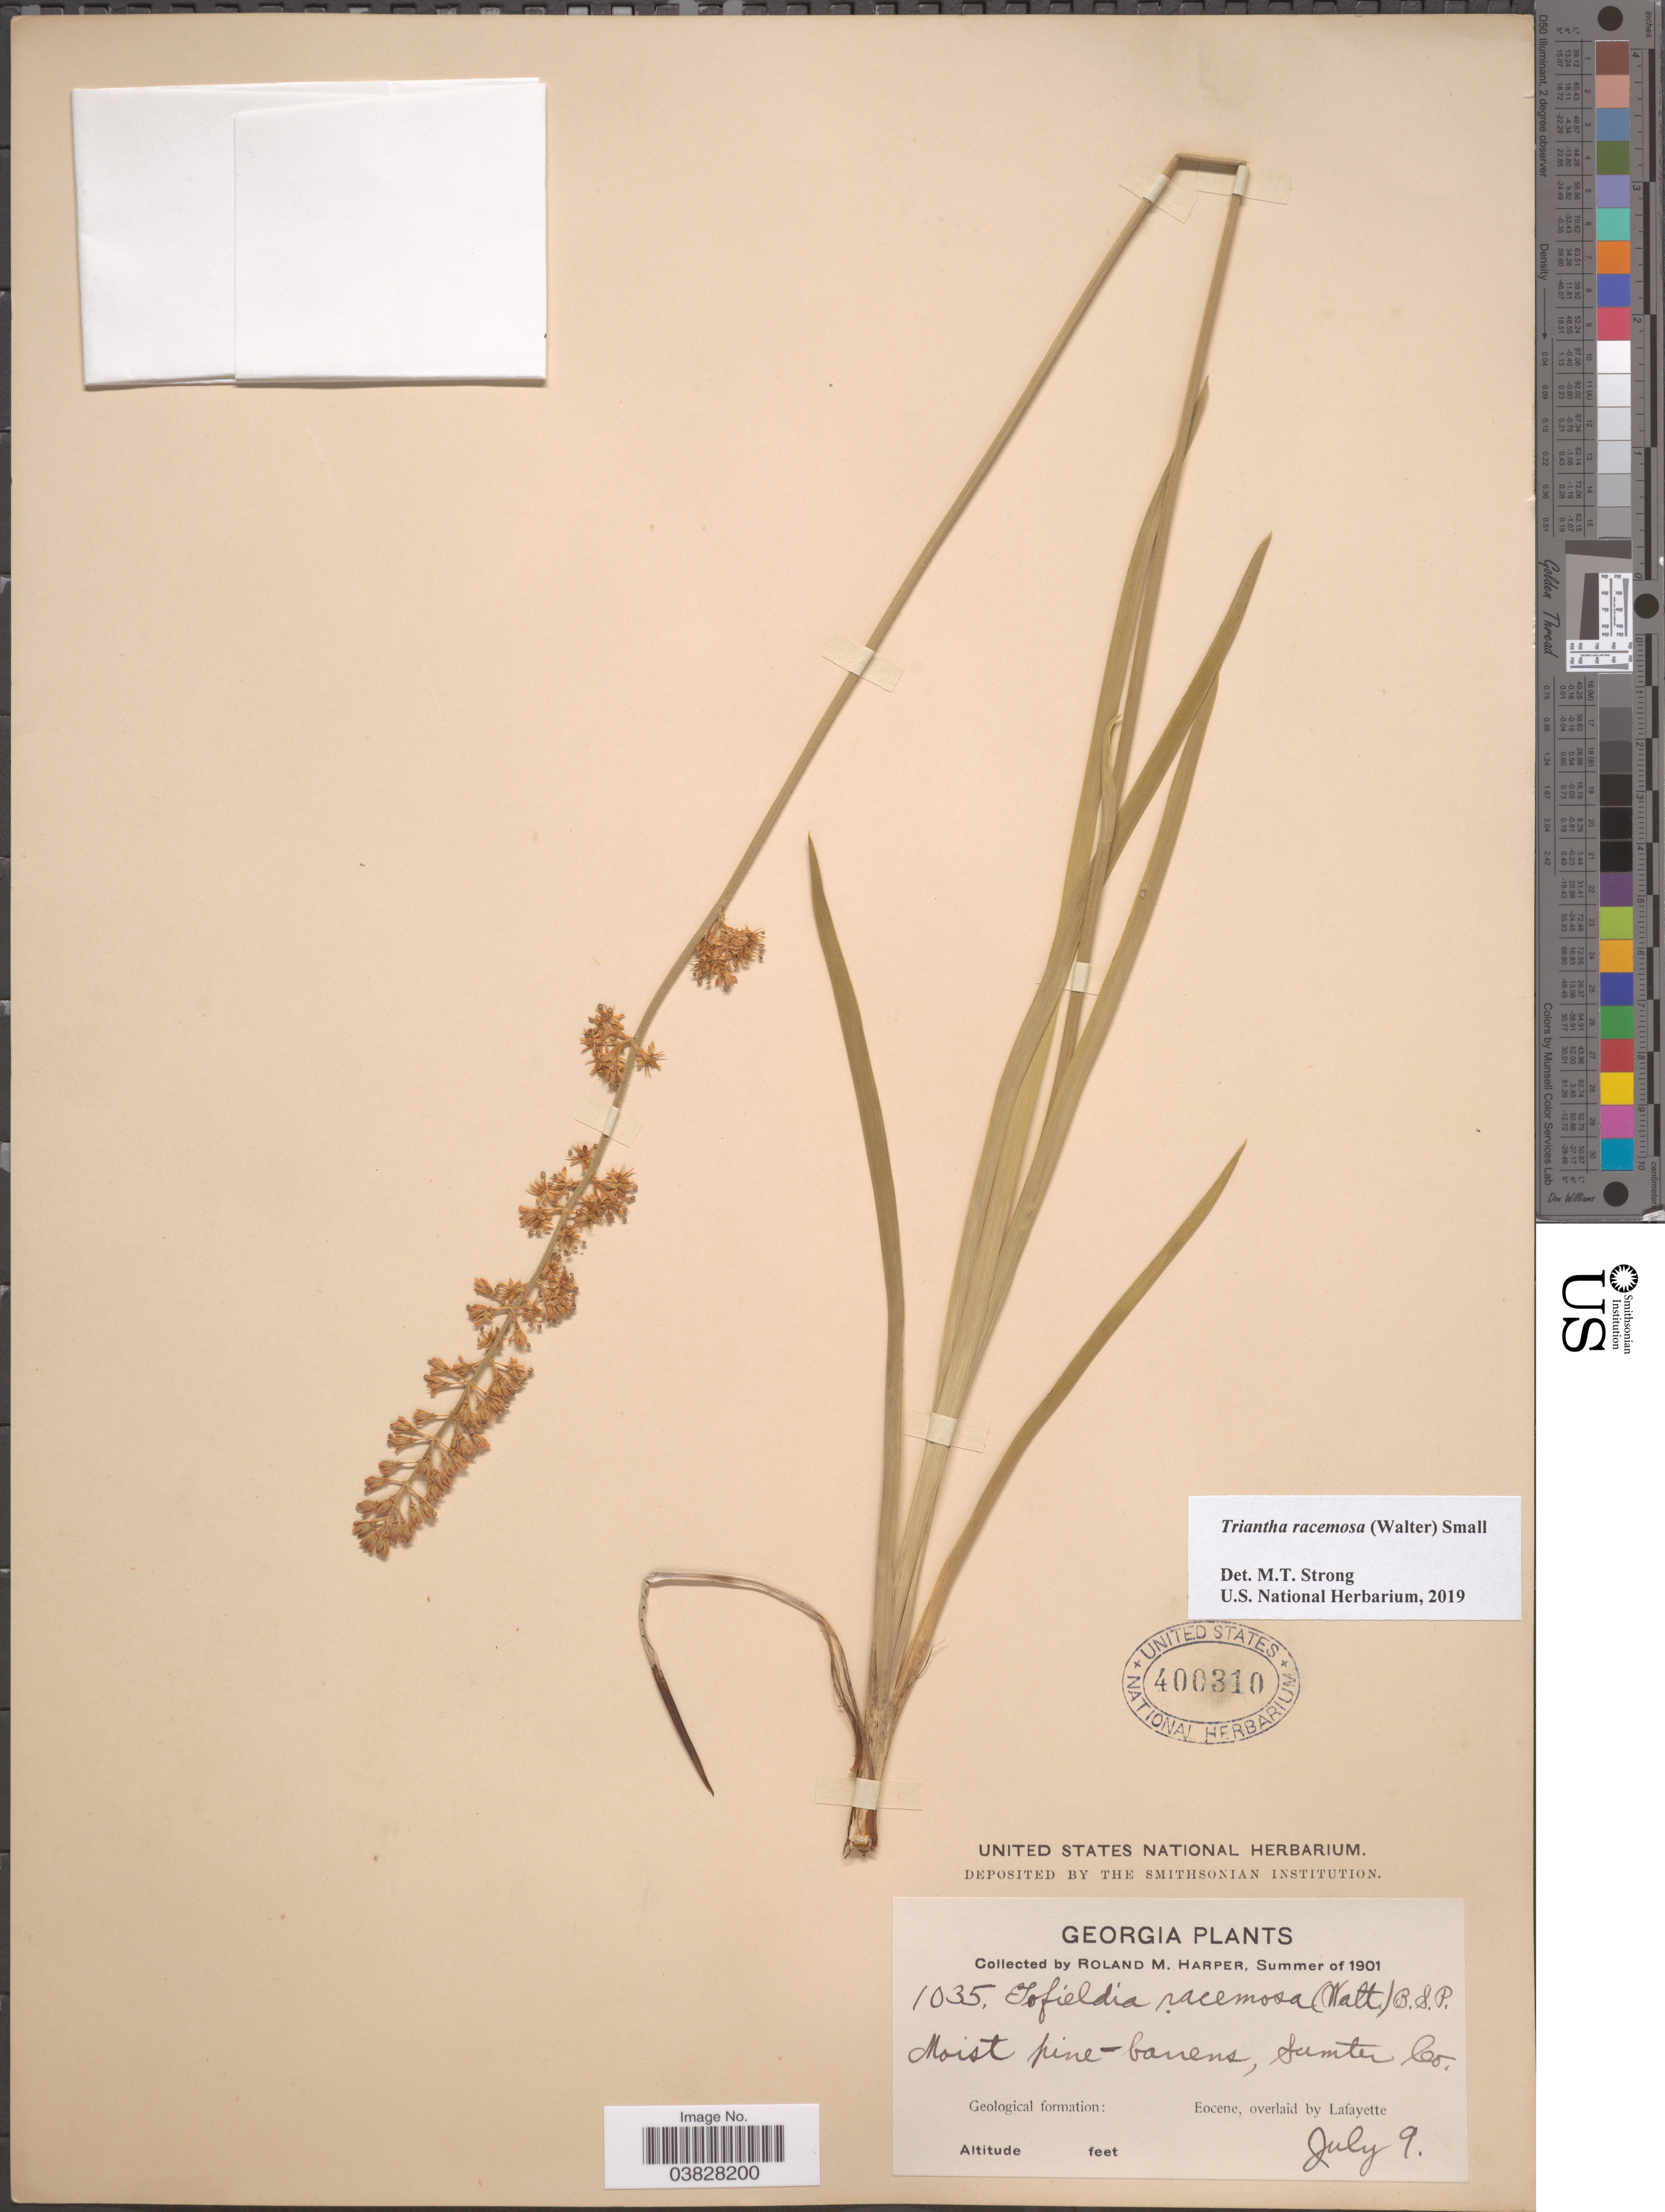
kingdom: Plantae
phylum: Tracheophyta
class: Liliopsida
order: Alismatales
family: Tofieldiaceae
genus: Triantha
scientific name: Triantha racemosa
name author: (Walter) Small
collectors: R. M. Harper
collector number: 1035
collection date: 1901-07-09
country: United States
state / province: Georgia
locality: Sumter Co. Geological formation: Eocene, overlaid by Lafayette.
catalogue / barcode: US 400310